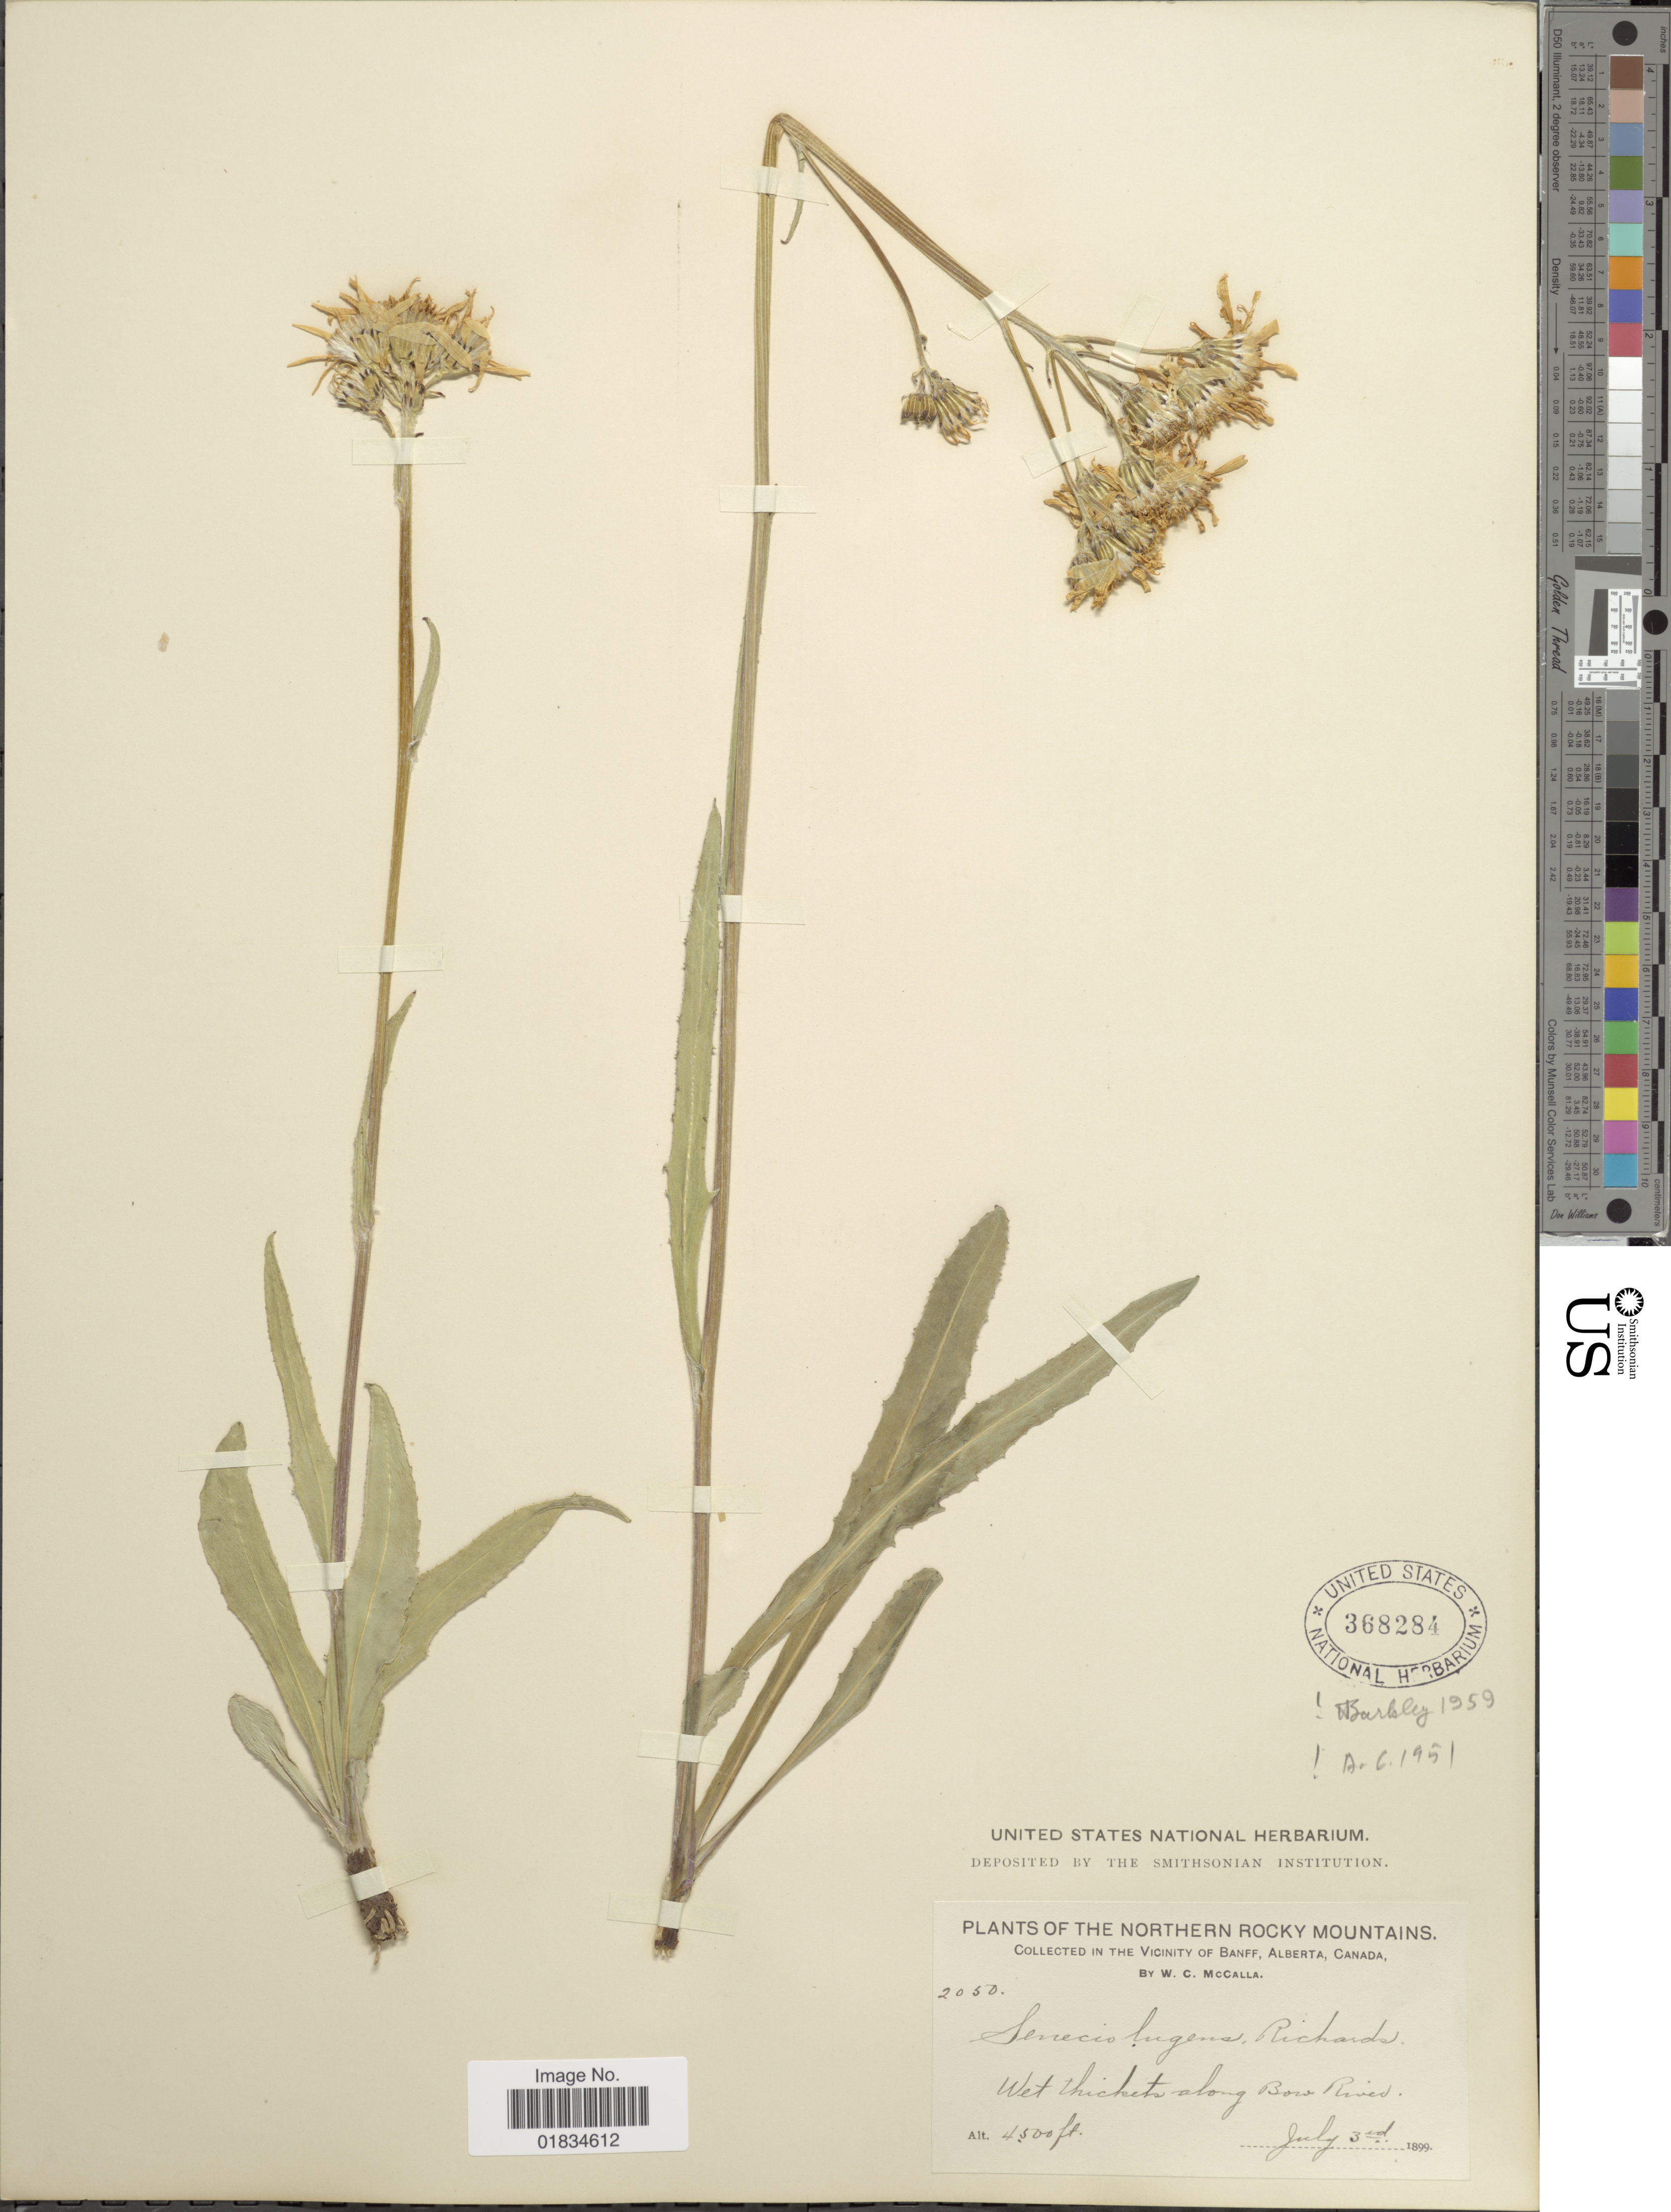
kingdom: Plantae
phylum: Tracheophyta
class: Magnoliopsida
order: Asterales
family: Asteraceae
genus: Senecio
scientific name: Senecio lugens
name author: Richardson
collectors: W. McCalla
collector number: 2050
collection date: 1899-07-03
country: Canada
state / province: Alberta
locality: Northern Rocky Mountains, Vicinity of Banff, along Bow Rivers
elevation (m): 1372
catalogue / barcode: US 368284